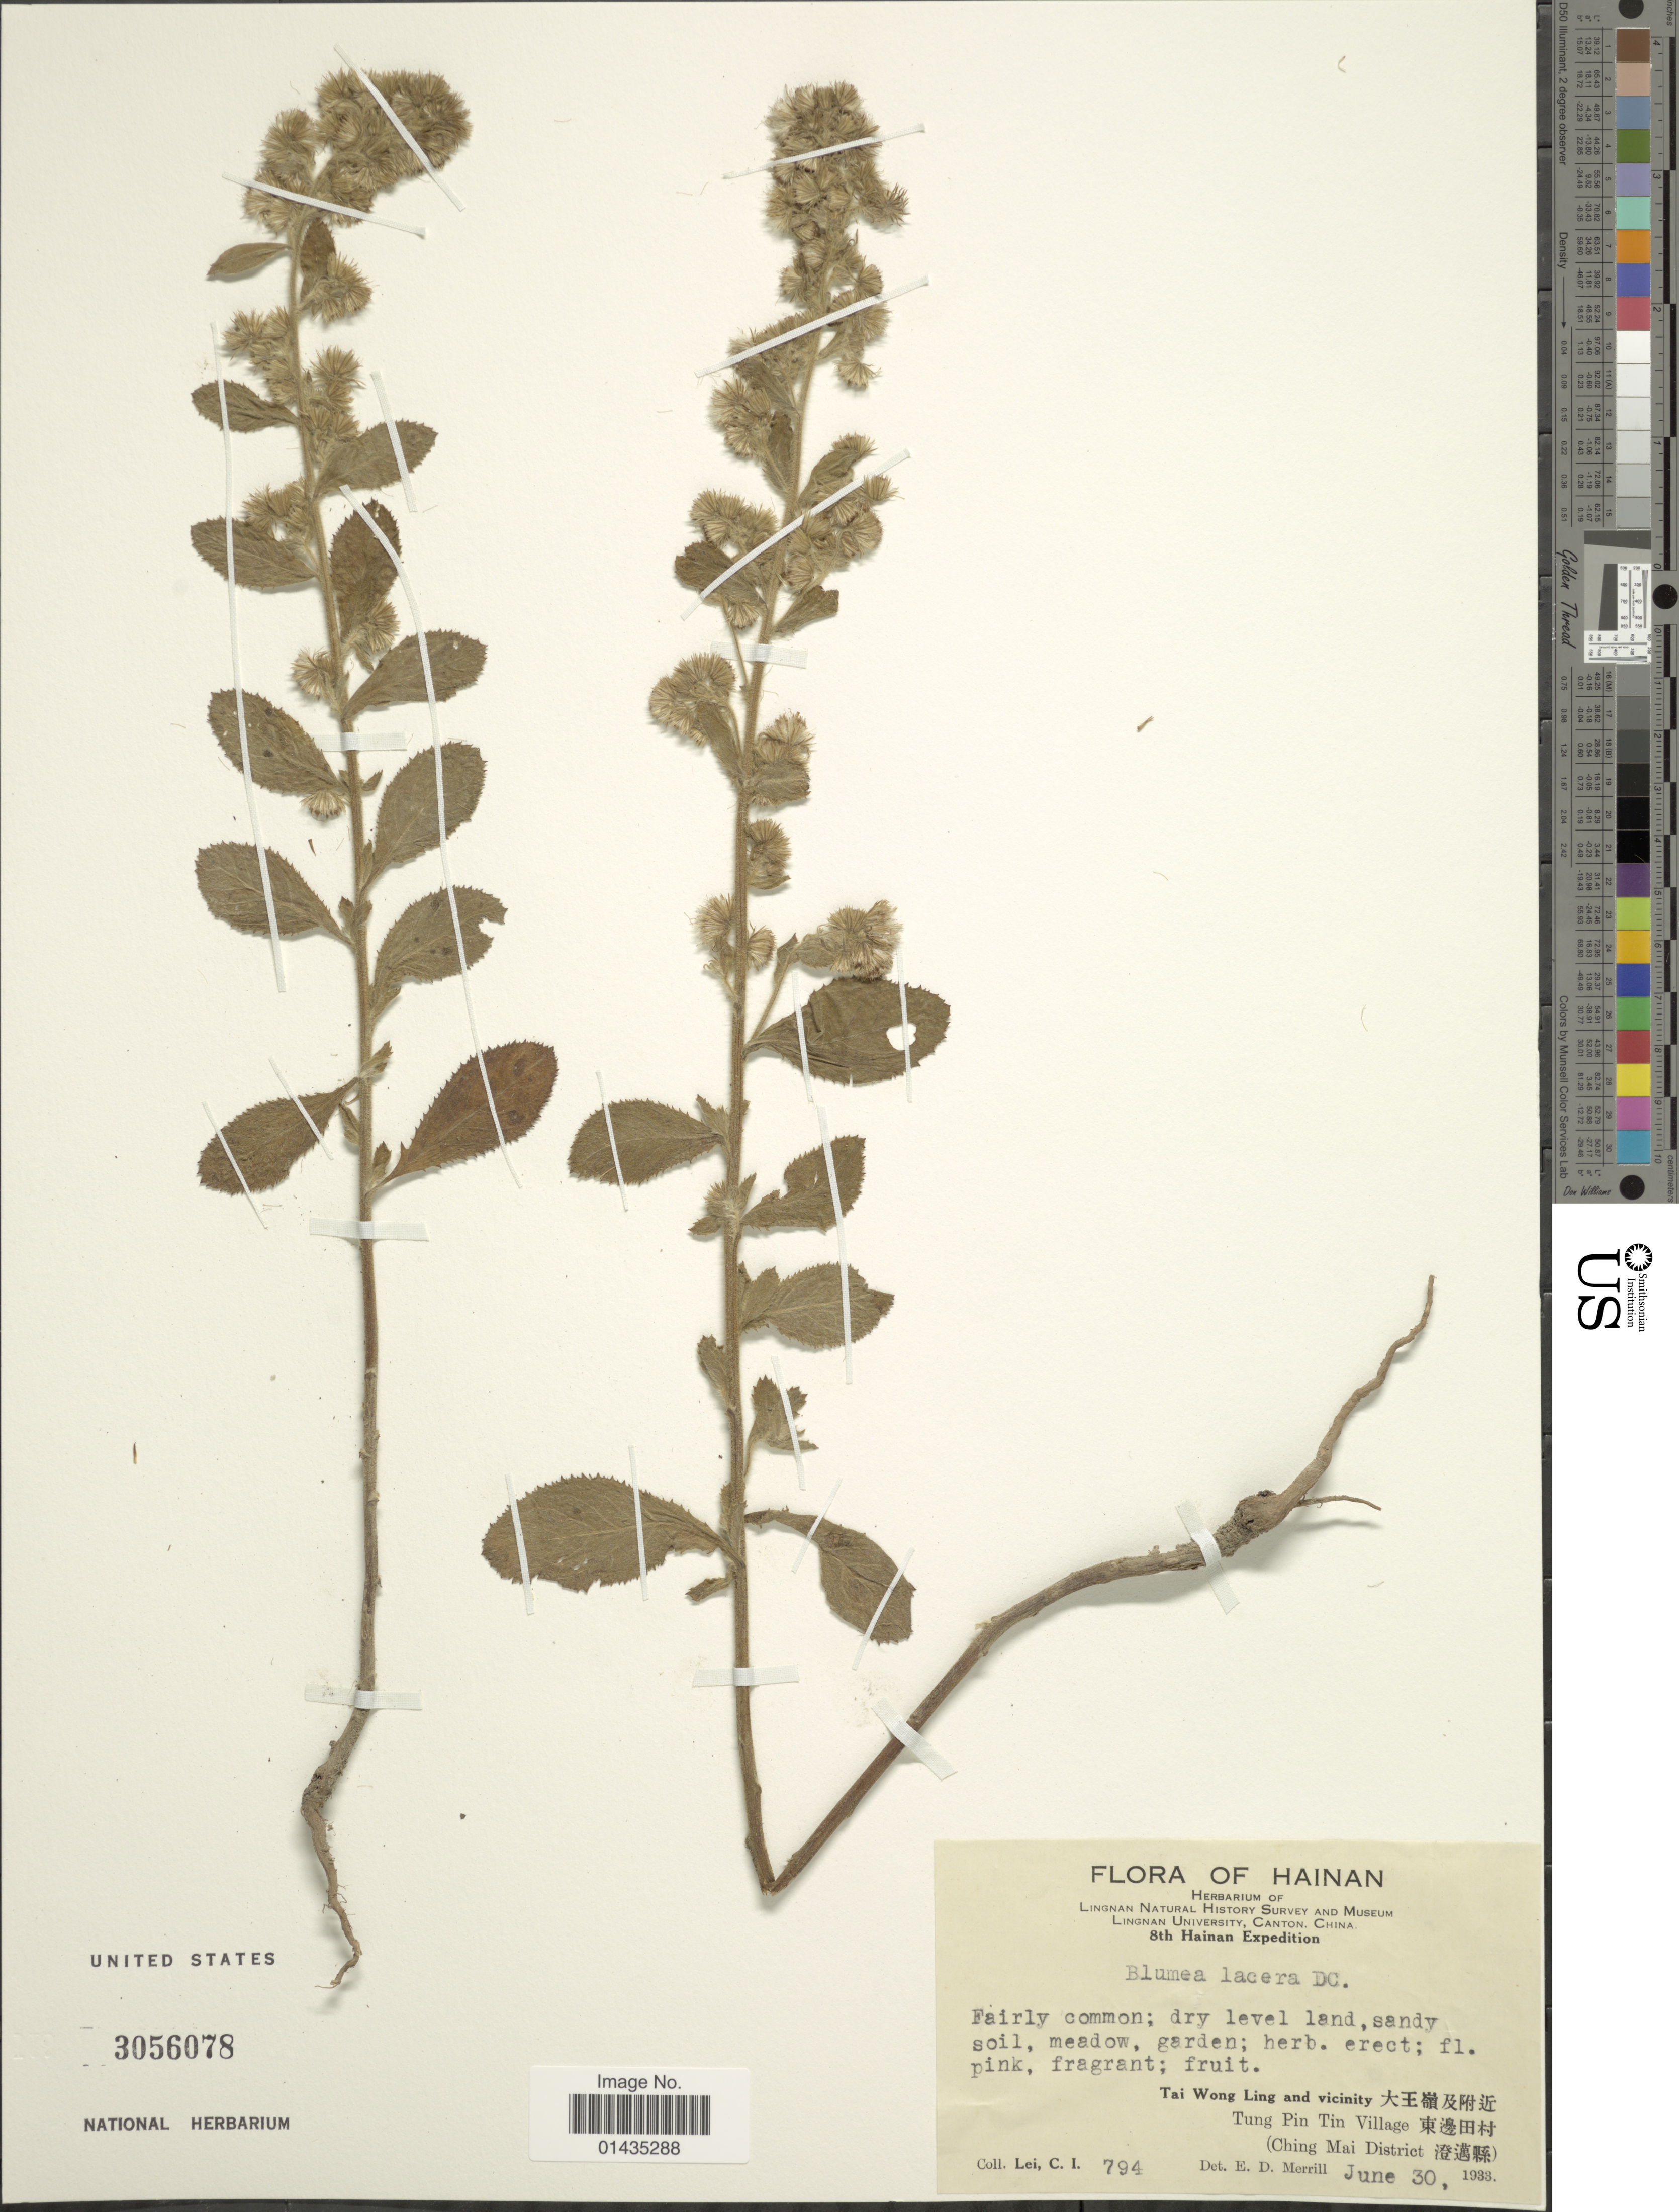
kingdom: Plantae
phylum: Tracheophyta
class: Magnoliopsida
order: Asterales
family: Asteraceae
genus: Blumea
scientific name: Blumea lacera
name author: (Roxb.) DC.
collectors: C. I. Lei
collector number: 794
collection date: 1933-06-30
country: China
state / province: Hainan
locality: Tai Wong Ling and vicinity, Tung Pin Tin Village, Ching Mai District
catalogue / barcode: US 3056078